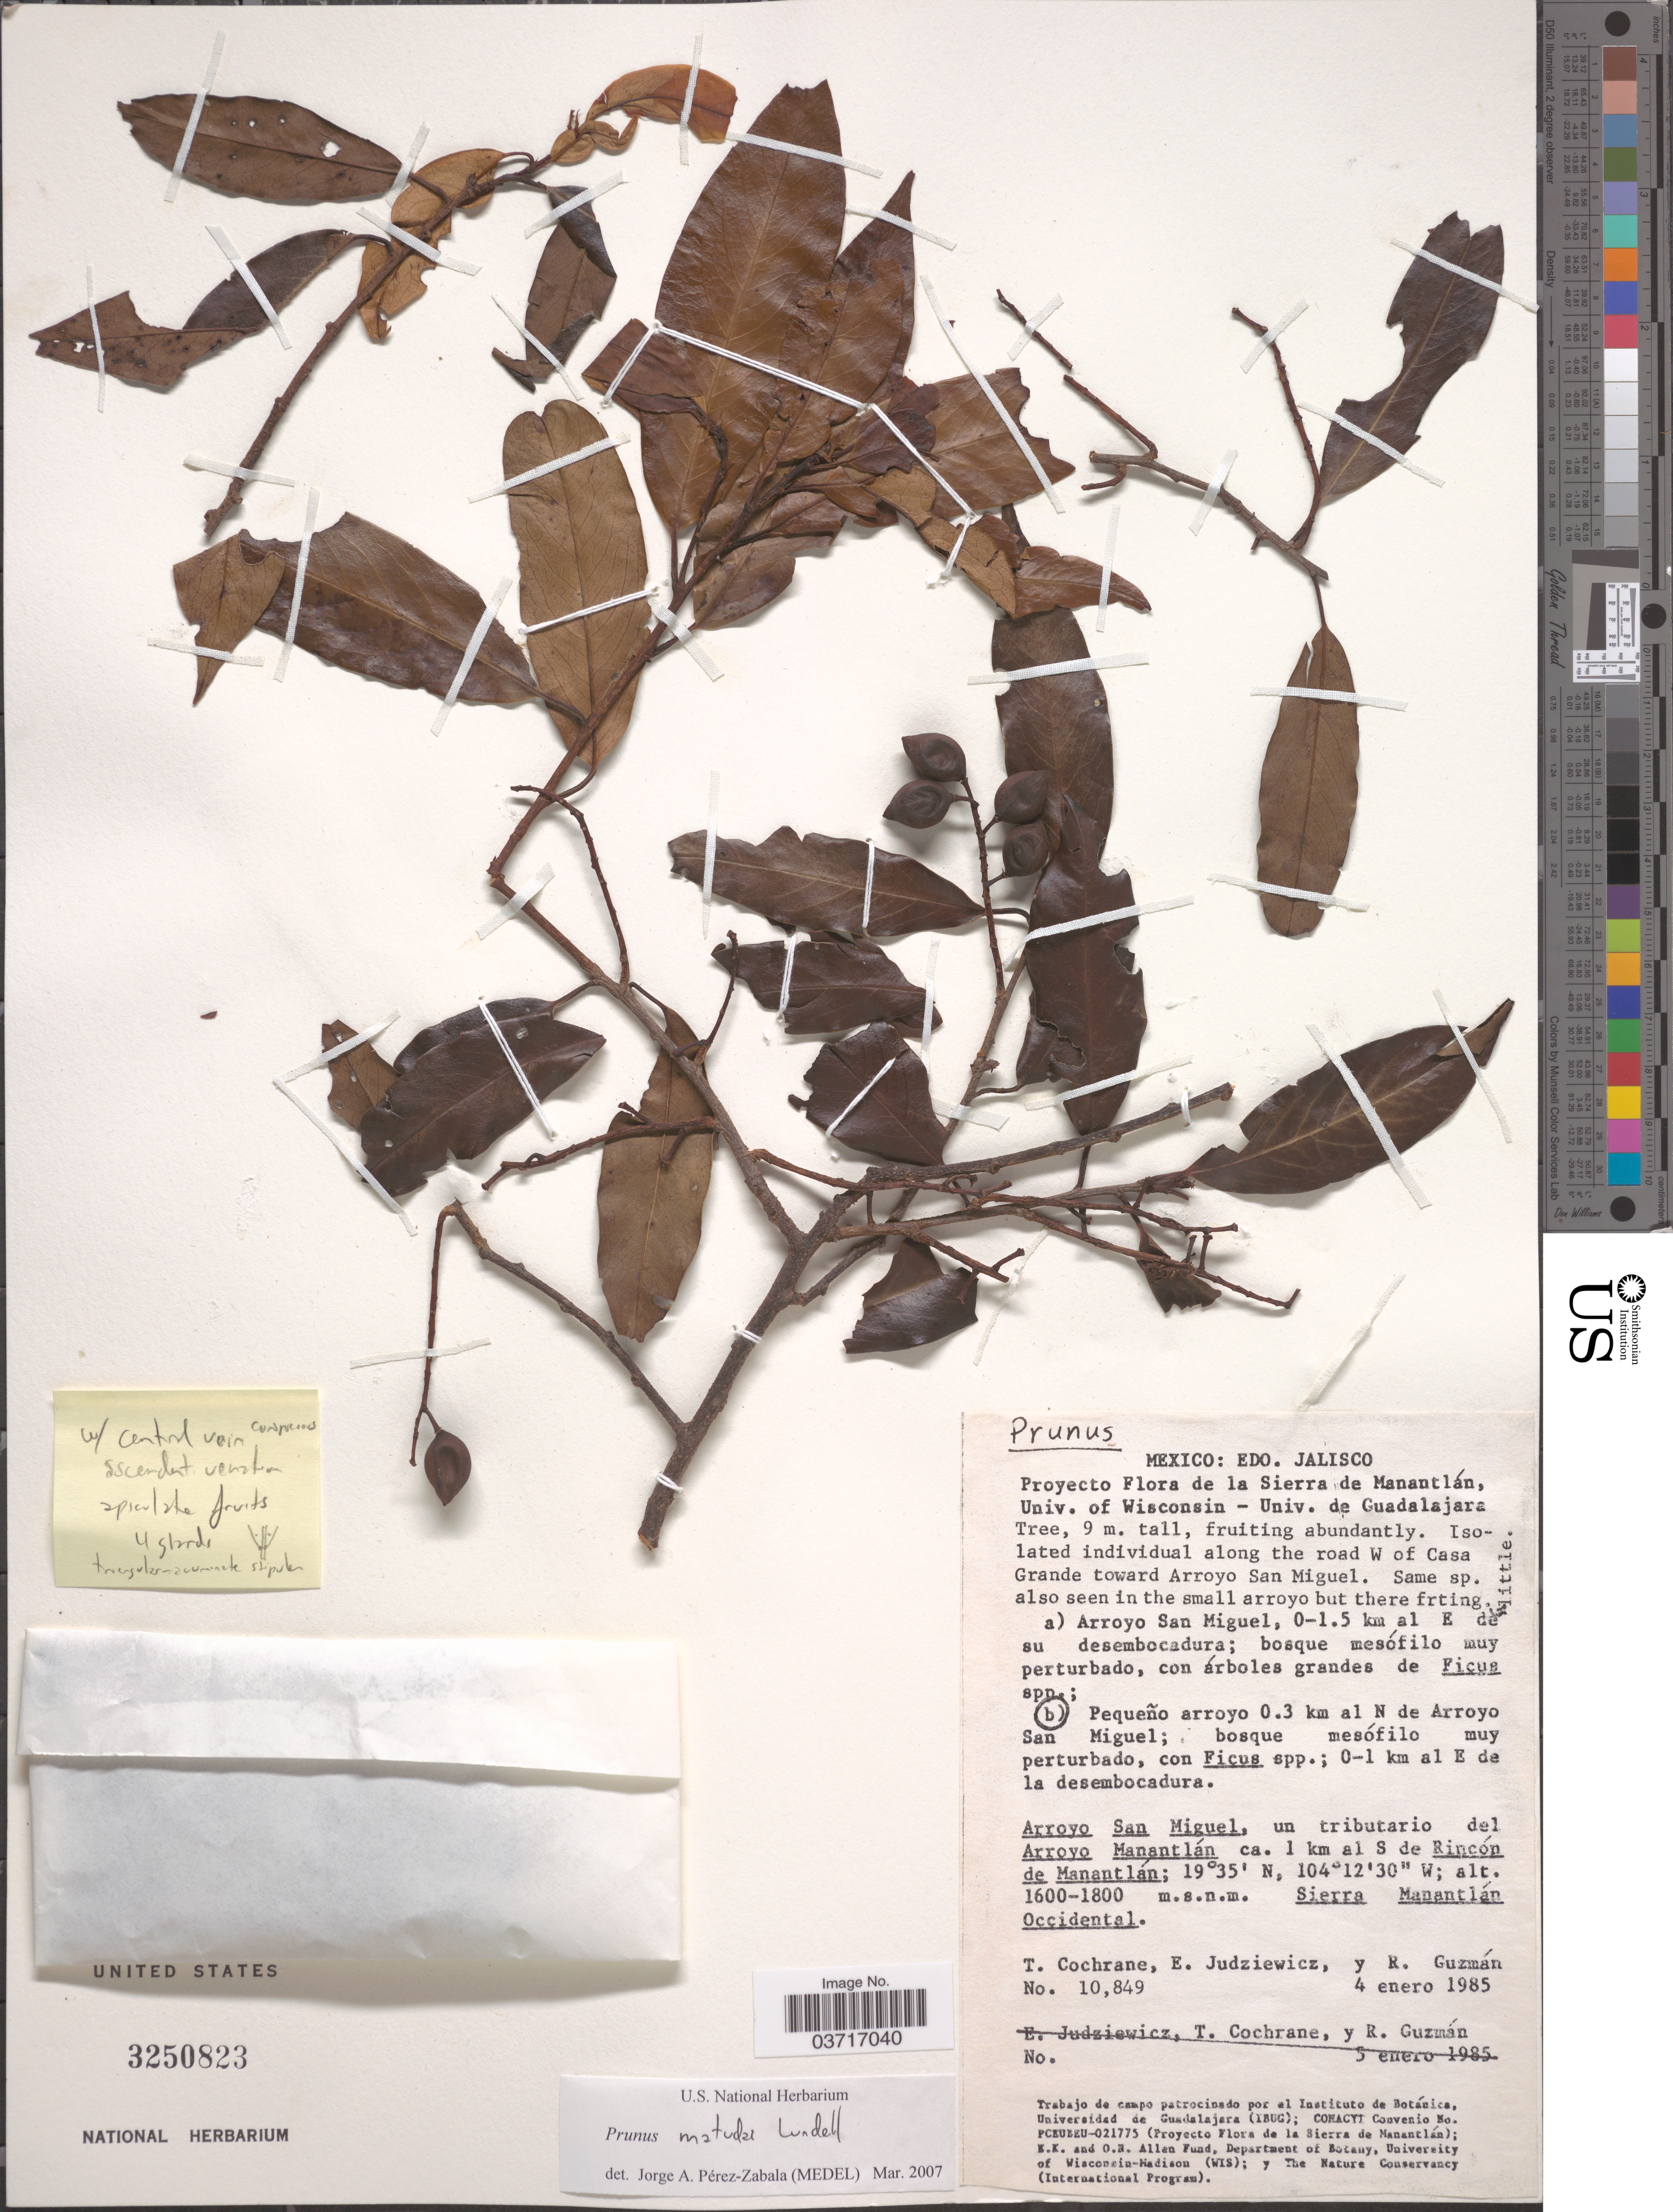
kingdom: Plantae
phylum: Tracheophyta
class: Magnoliopsida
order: Rosales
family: Rosaceae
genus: Prunus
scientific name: Prunus sp.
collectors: T. Cochrane, E. Judziewicz & R. Guzmán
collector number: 10849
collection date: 1985-01-04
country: Mexico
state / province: Jalisco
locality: Sierra de Manantlán, Univ. of Wisconsin-Univ. de Guadalajara. Along the road W of Casa Grande toward Arroyo San Miguel. Pequeño arroyo 0.3 km al N de Arroyo San Miguel. 0-1 km al E de la desembocadura. Arroyo San Miguel, un tributario del Arroyo Manantlán ca. 1 km al S de Rincón de Manantlán. Sierra Manantlán Occidental.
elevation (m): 1600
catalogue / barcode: US 3250823